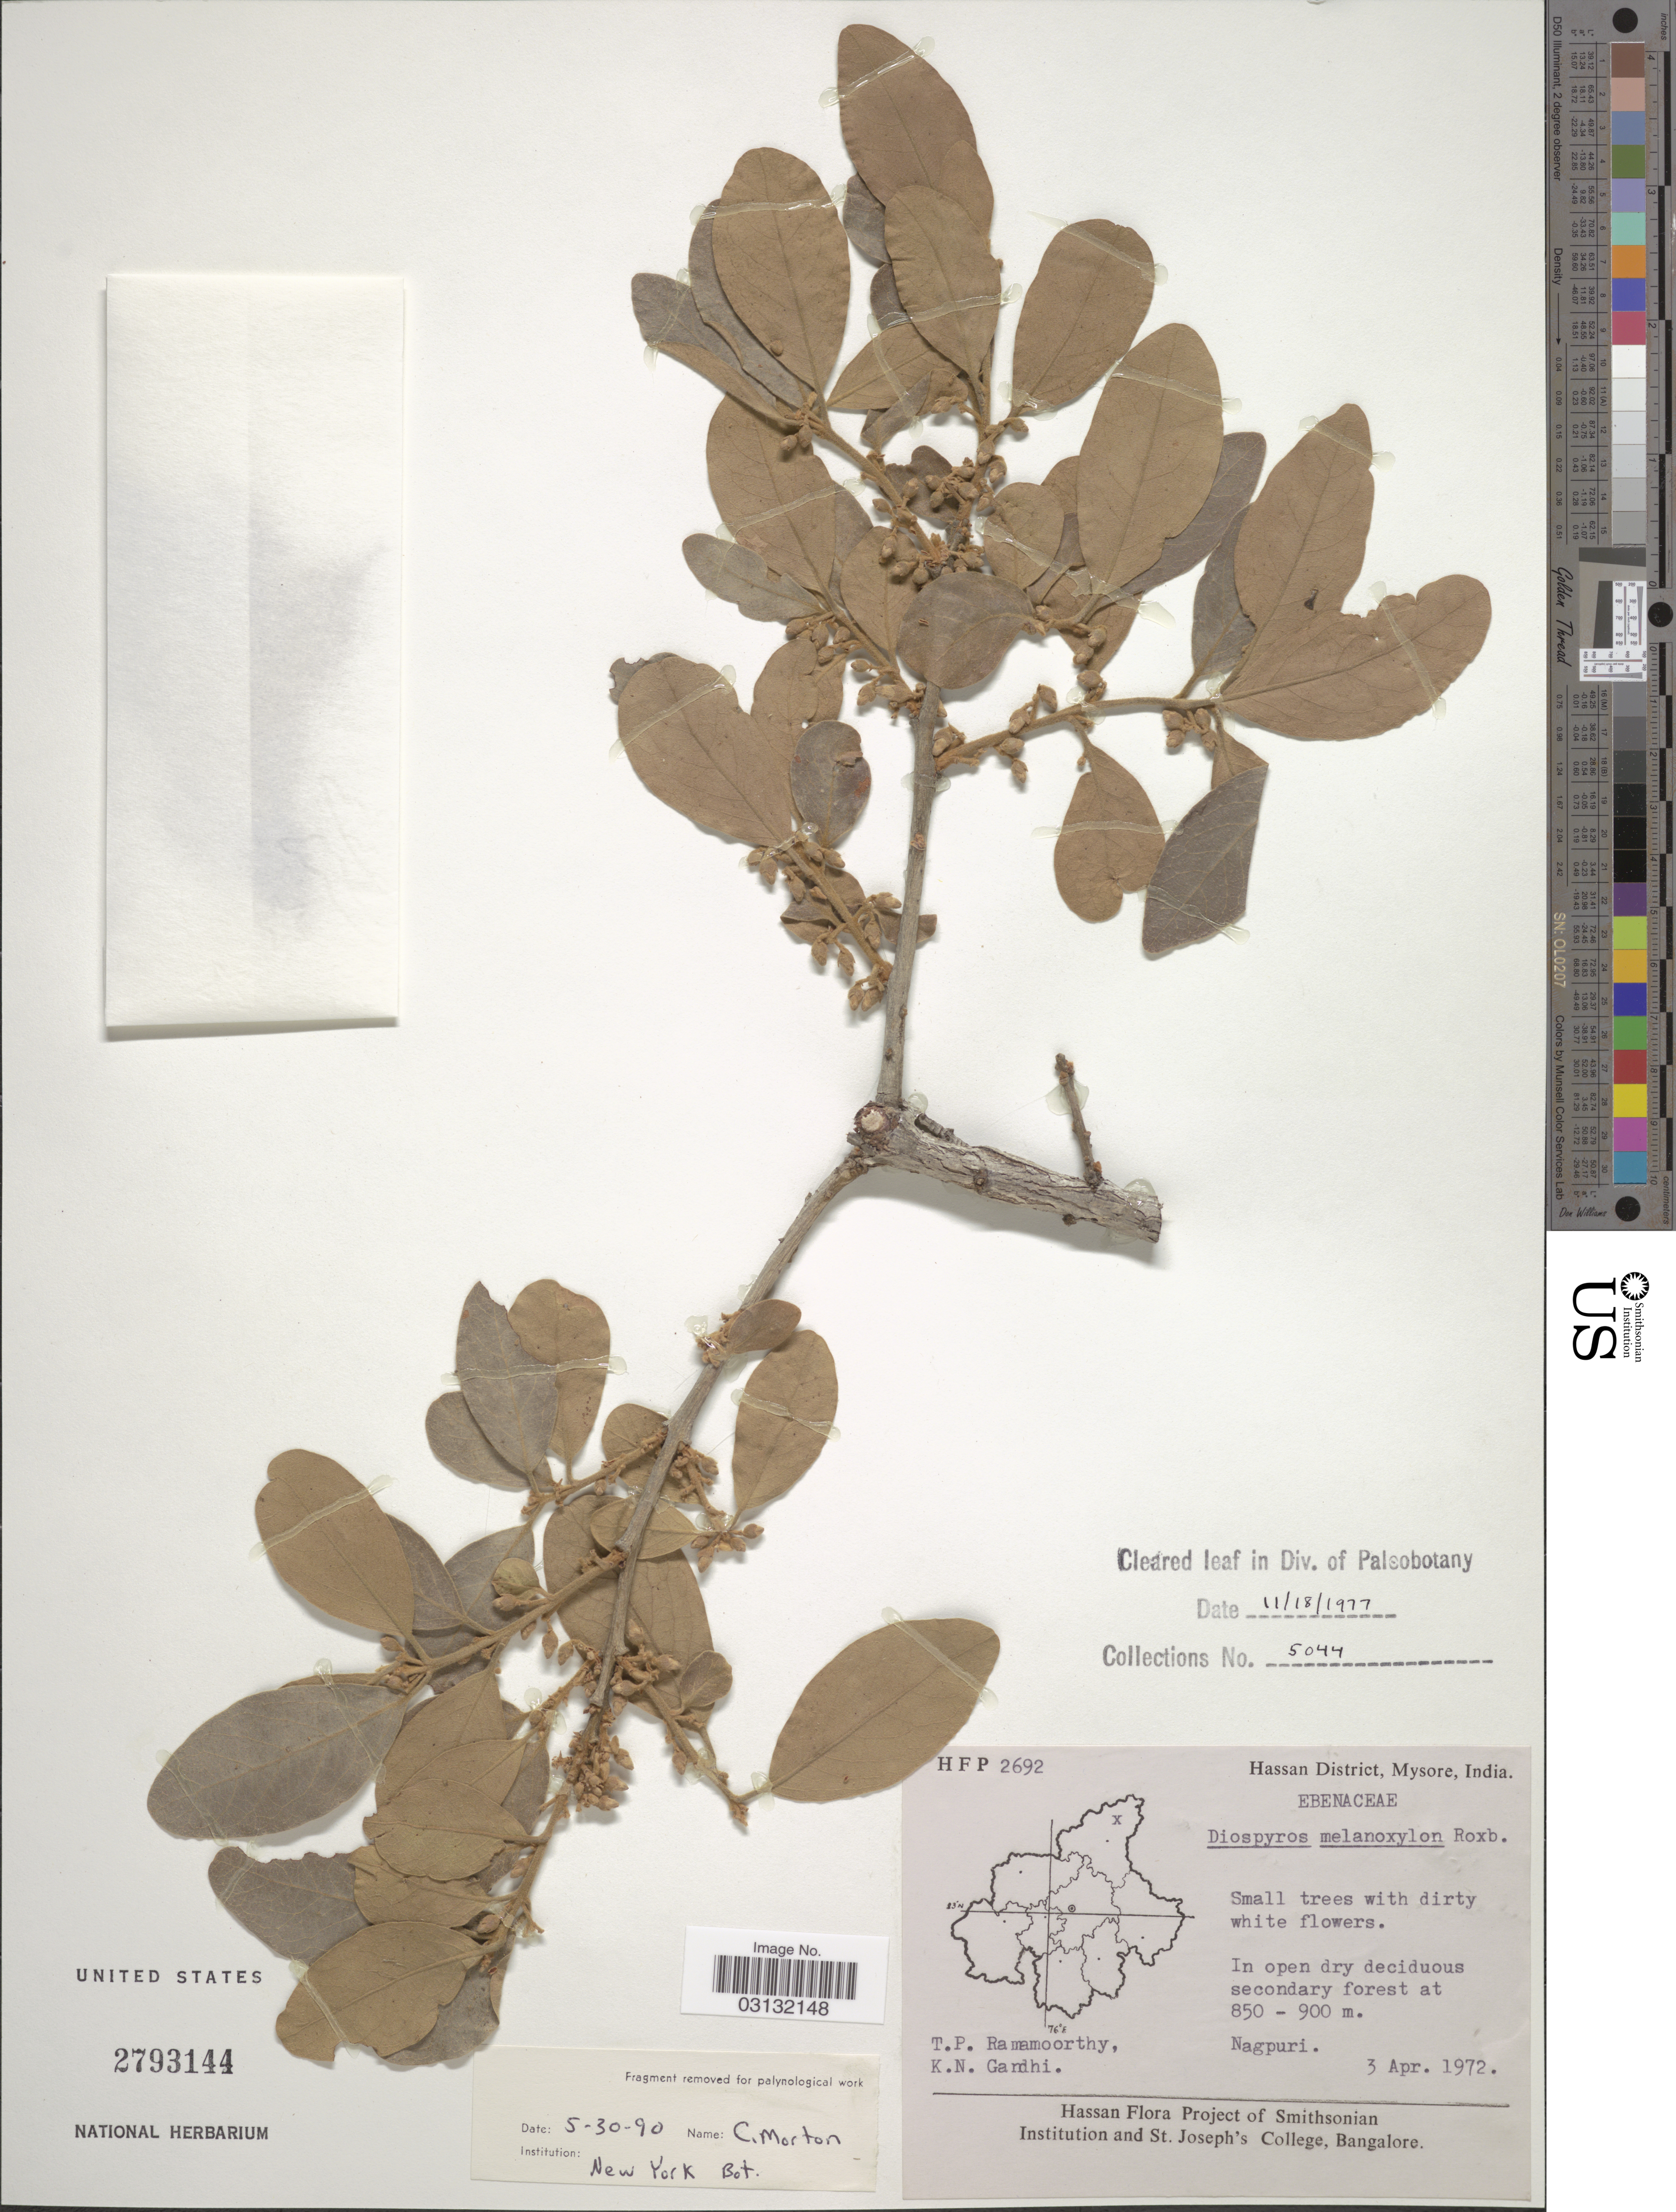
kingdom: Plantae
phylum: Tracheophyta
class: Magnoliopsida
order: Ericales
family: Ebenaceae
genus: Diospyros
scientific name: Diospyros melanoxylon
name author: Roxb.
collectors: T. P. Ramamoorthy & K. N. Gandhi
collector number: H F P 2692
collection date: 1972-04-03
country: India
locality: Hassan District, Mysore, India, Nagpuri.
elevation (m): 850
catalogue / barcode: US 2793144